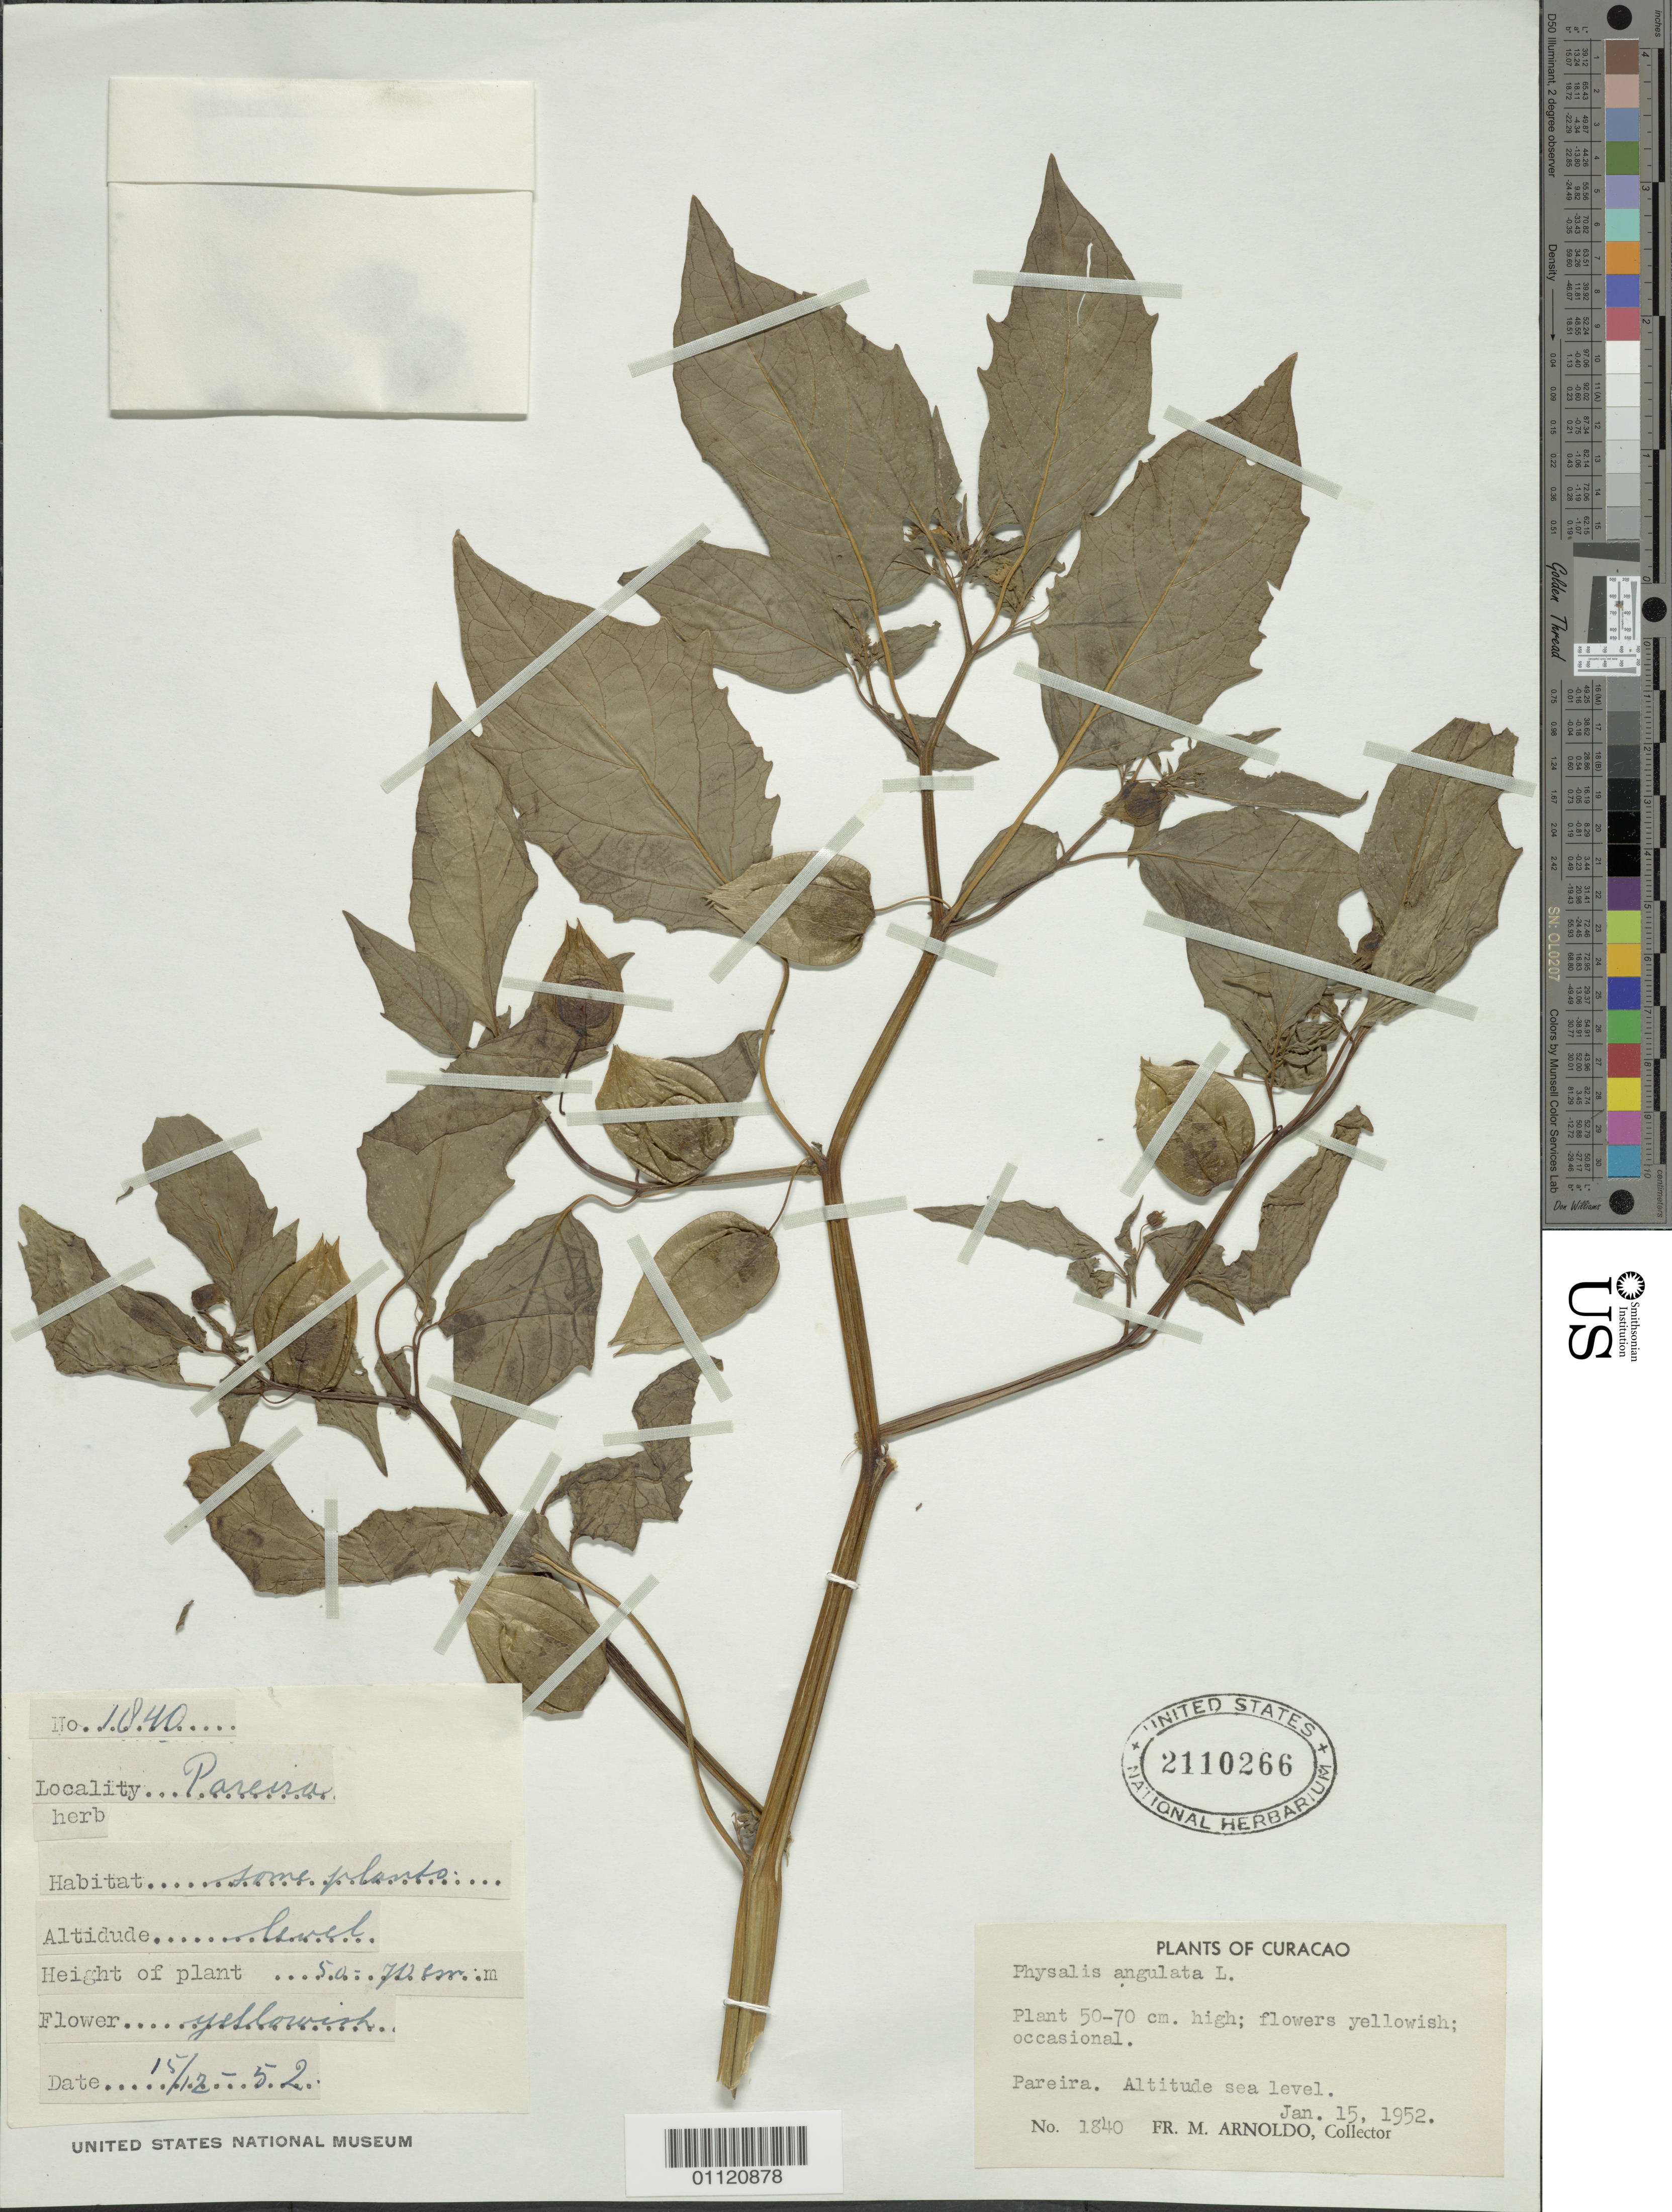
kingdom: Plantae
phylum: Tracheophyta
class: Magnoliopsida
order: Solanales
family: Solanaceae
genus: Physalis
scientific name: Physalis angulata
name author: L.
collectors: N. Arnoldo-Broeders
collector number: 1840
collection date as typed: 15 Jan 1952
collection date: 1952-01-15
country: Curaçao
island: Curaçao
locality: Pareira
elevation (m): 0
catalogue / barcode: US 2110266